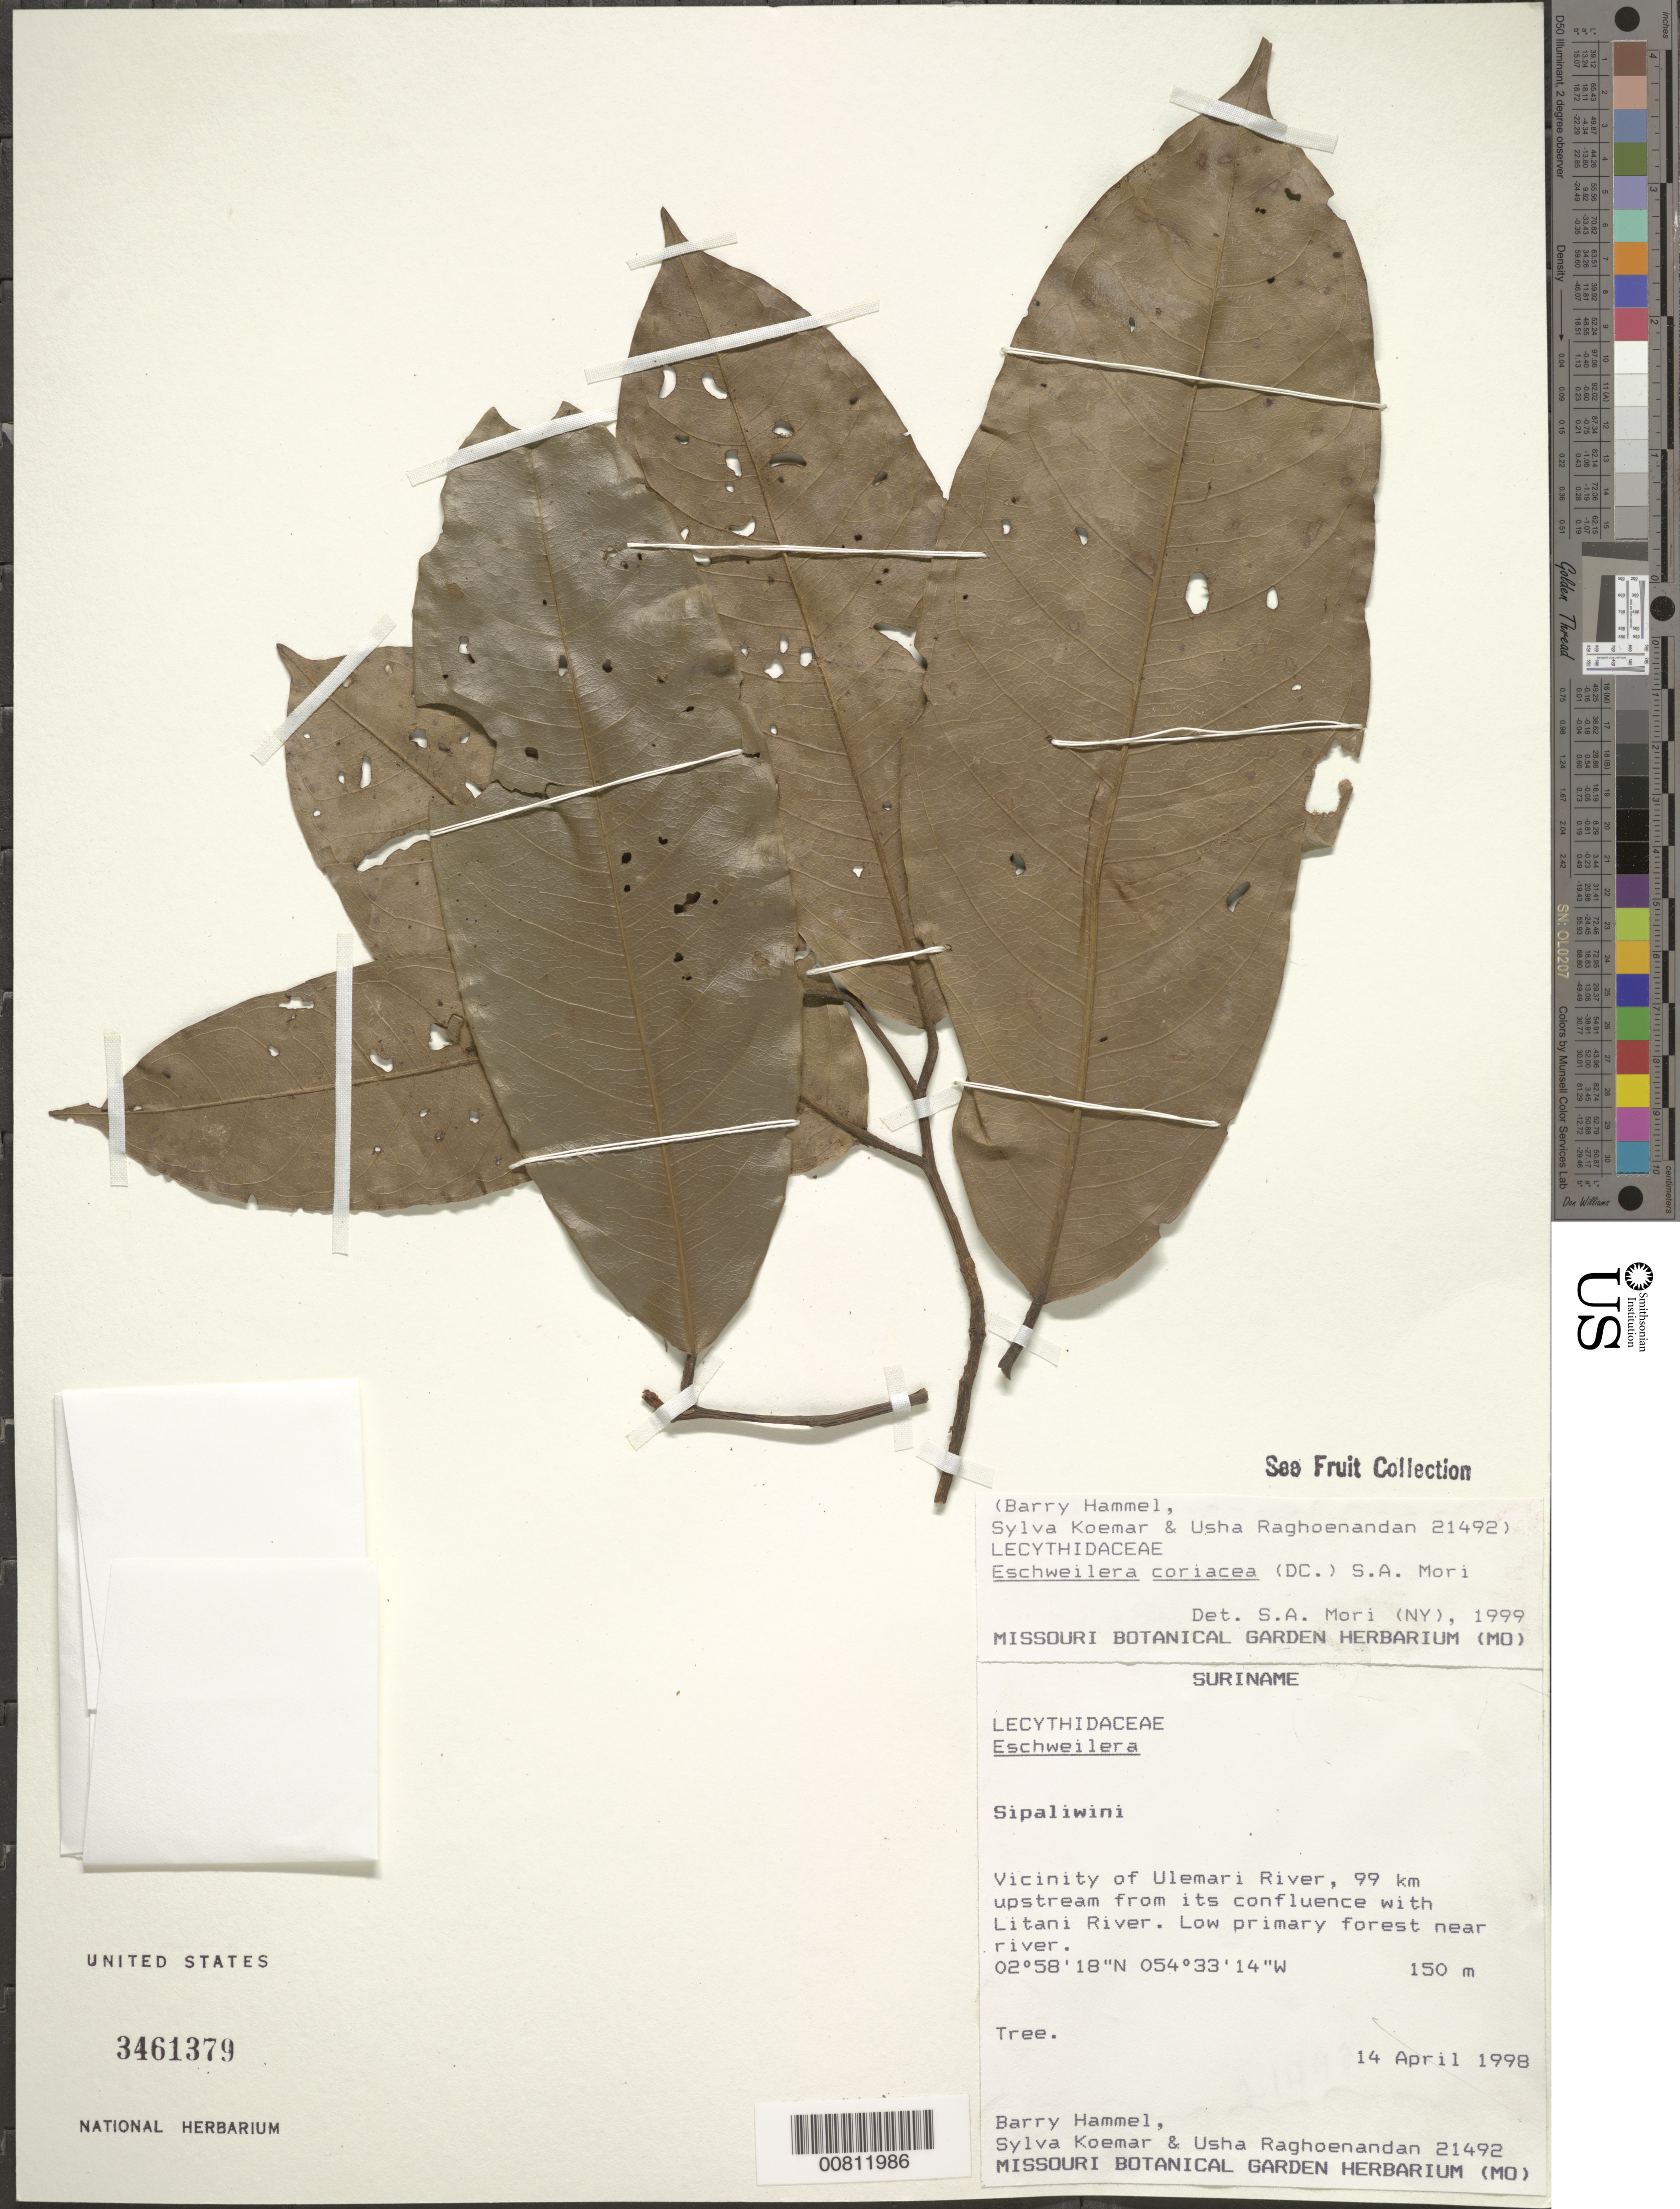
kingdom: Plantae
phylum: Tracheophyta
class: Magnoliopsida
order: Ericales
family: Lecythidaceae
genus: Eschweilera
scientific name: Eschweilera coriacea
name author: (DC.) S.A. Mori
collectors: B. Hammel, S. Koemar & U. Raghoenandan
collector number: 21492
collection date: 1998-04-14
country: Suriname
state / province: Sipaliwini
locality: Vicinity of Ulemari River, 99 km upstream from its confluence with Litani River.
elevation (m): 150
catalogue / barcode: US 3461379